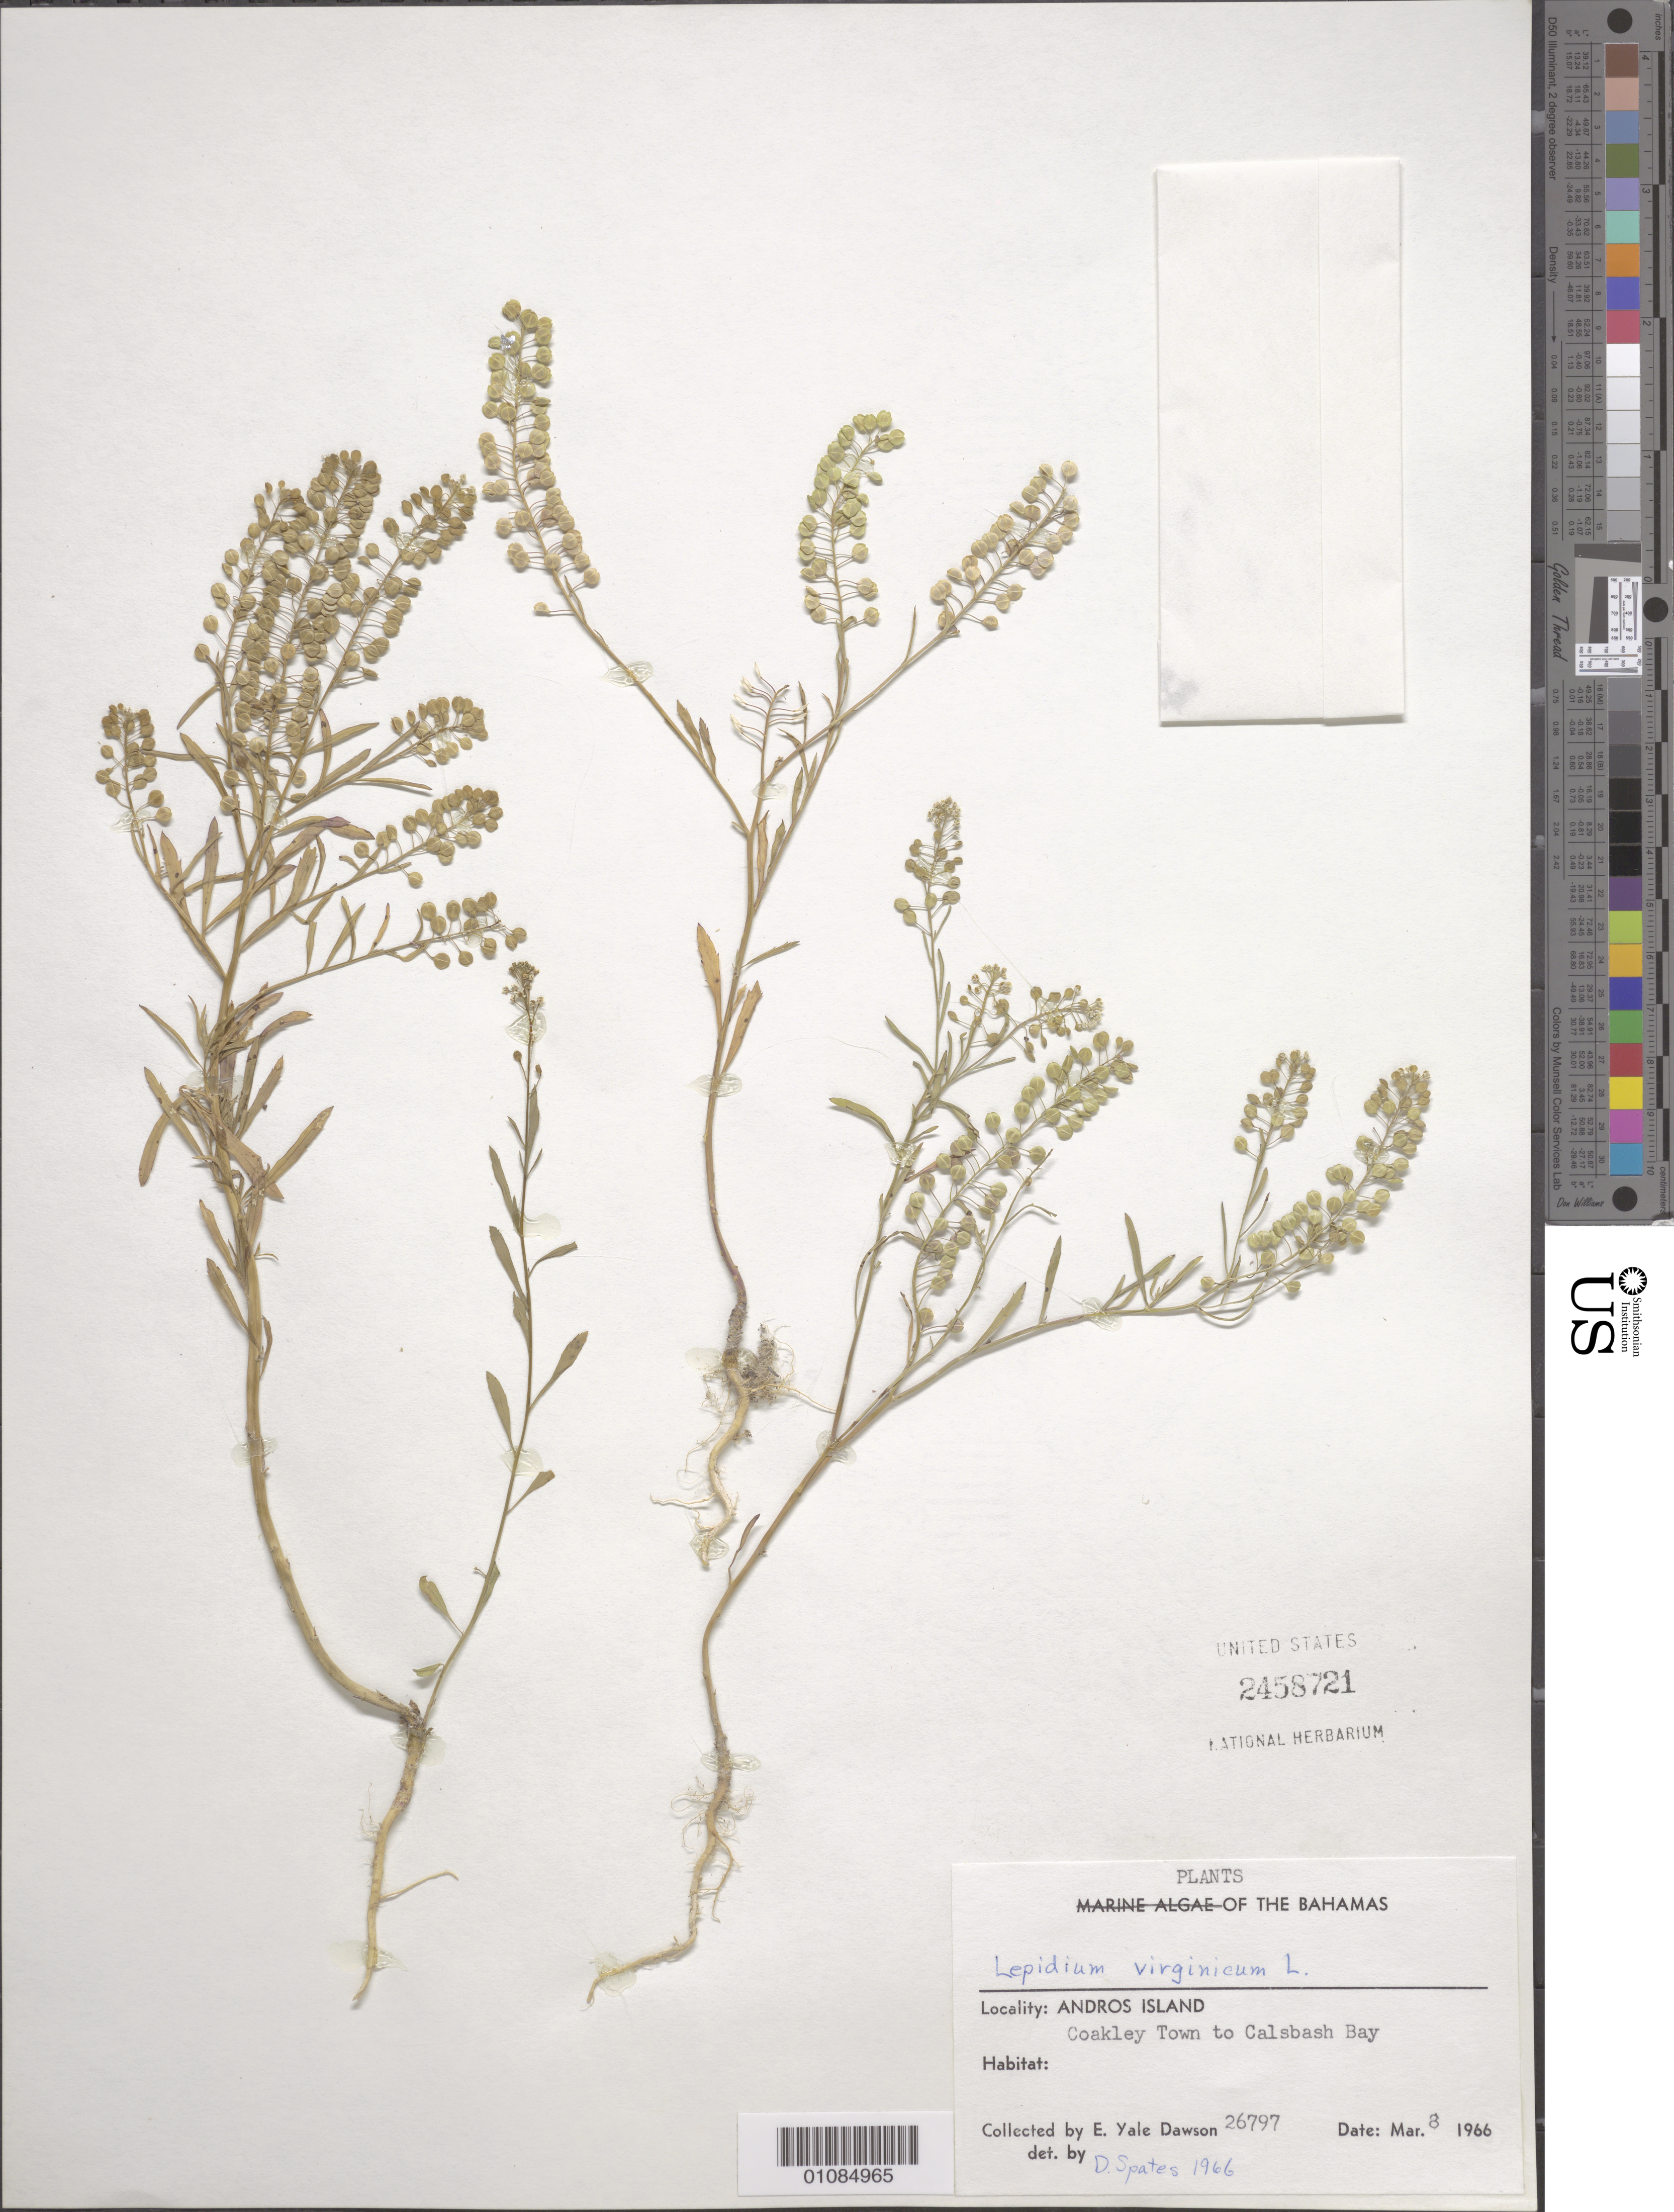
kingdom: Plantae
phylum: Tracheophyta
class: Magnoliopsida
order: Brassicales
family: Brassicaceae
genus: Lepidium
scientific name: Lepidium virginicum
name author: L.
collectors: E. Y. Dawson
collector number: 26797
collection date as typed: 08 Mar 1966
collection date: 1966-03-08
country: Bahamas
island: Andros I.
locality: Andros Island: Coakley Town to Calsbash Bay.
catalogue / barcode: US 2458721